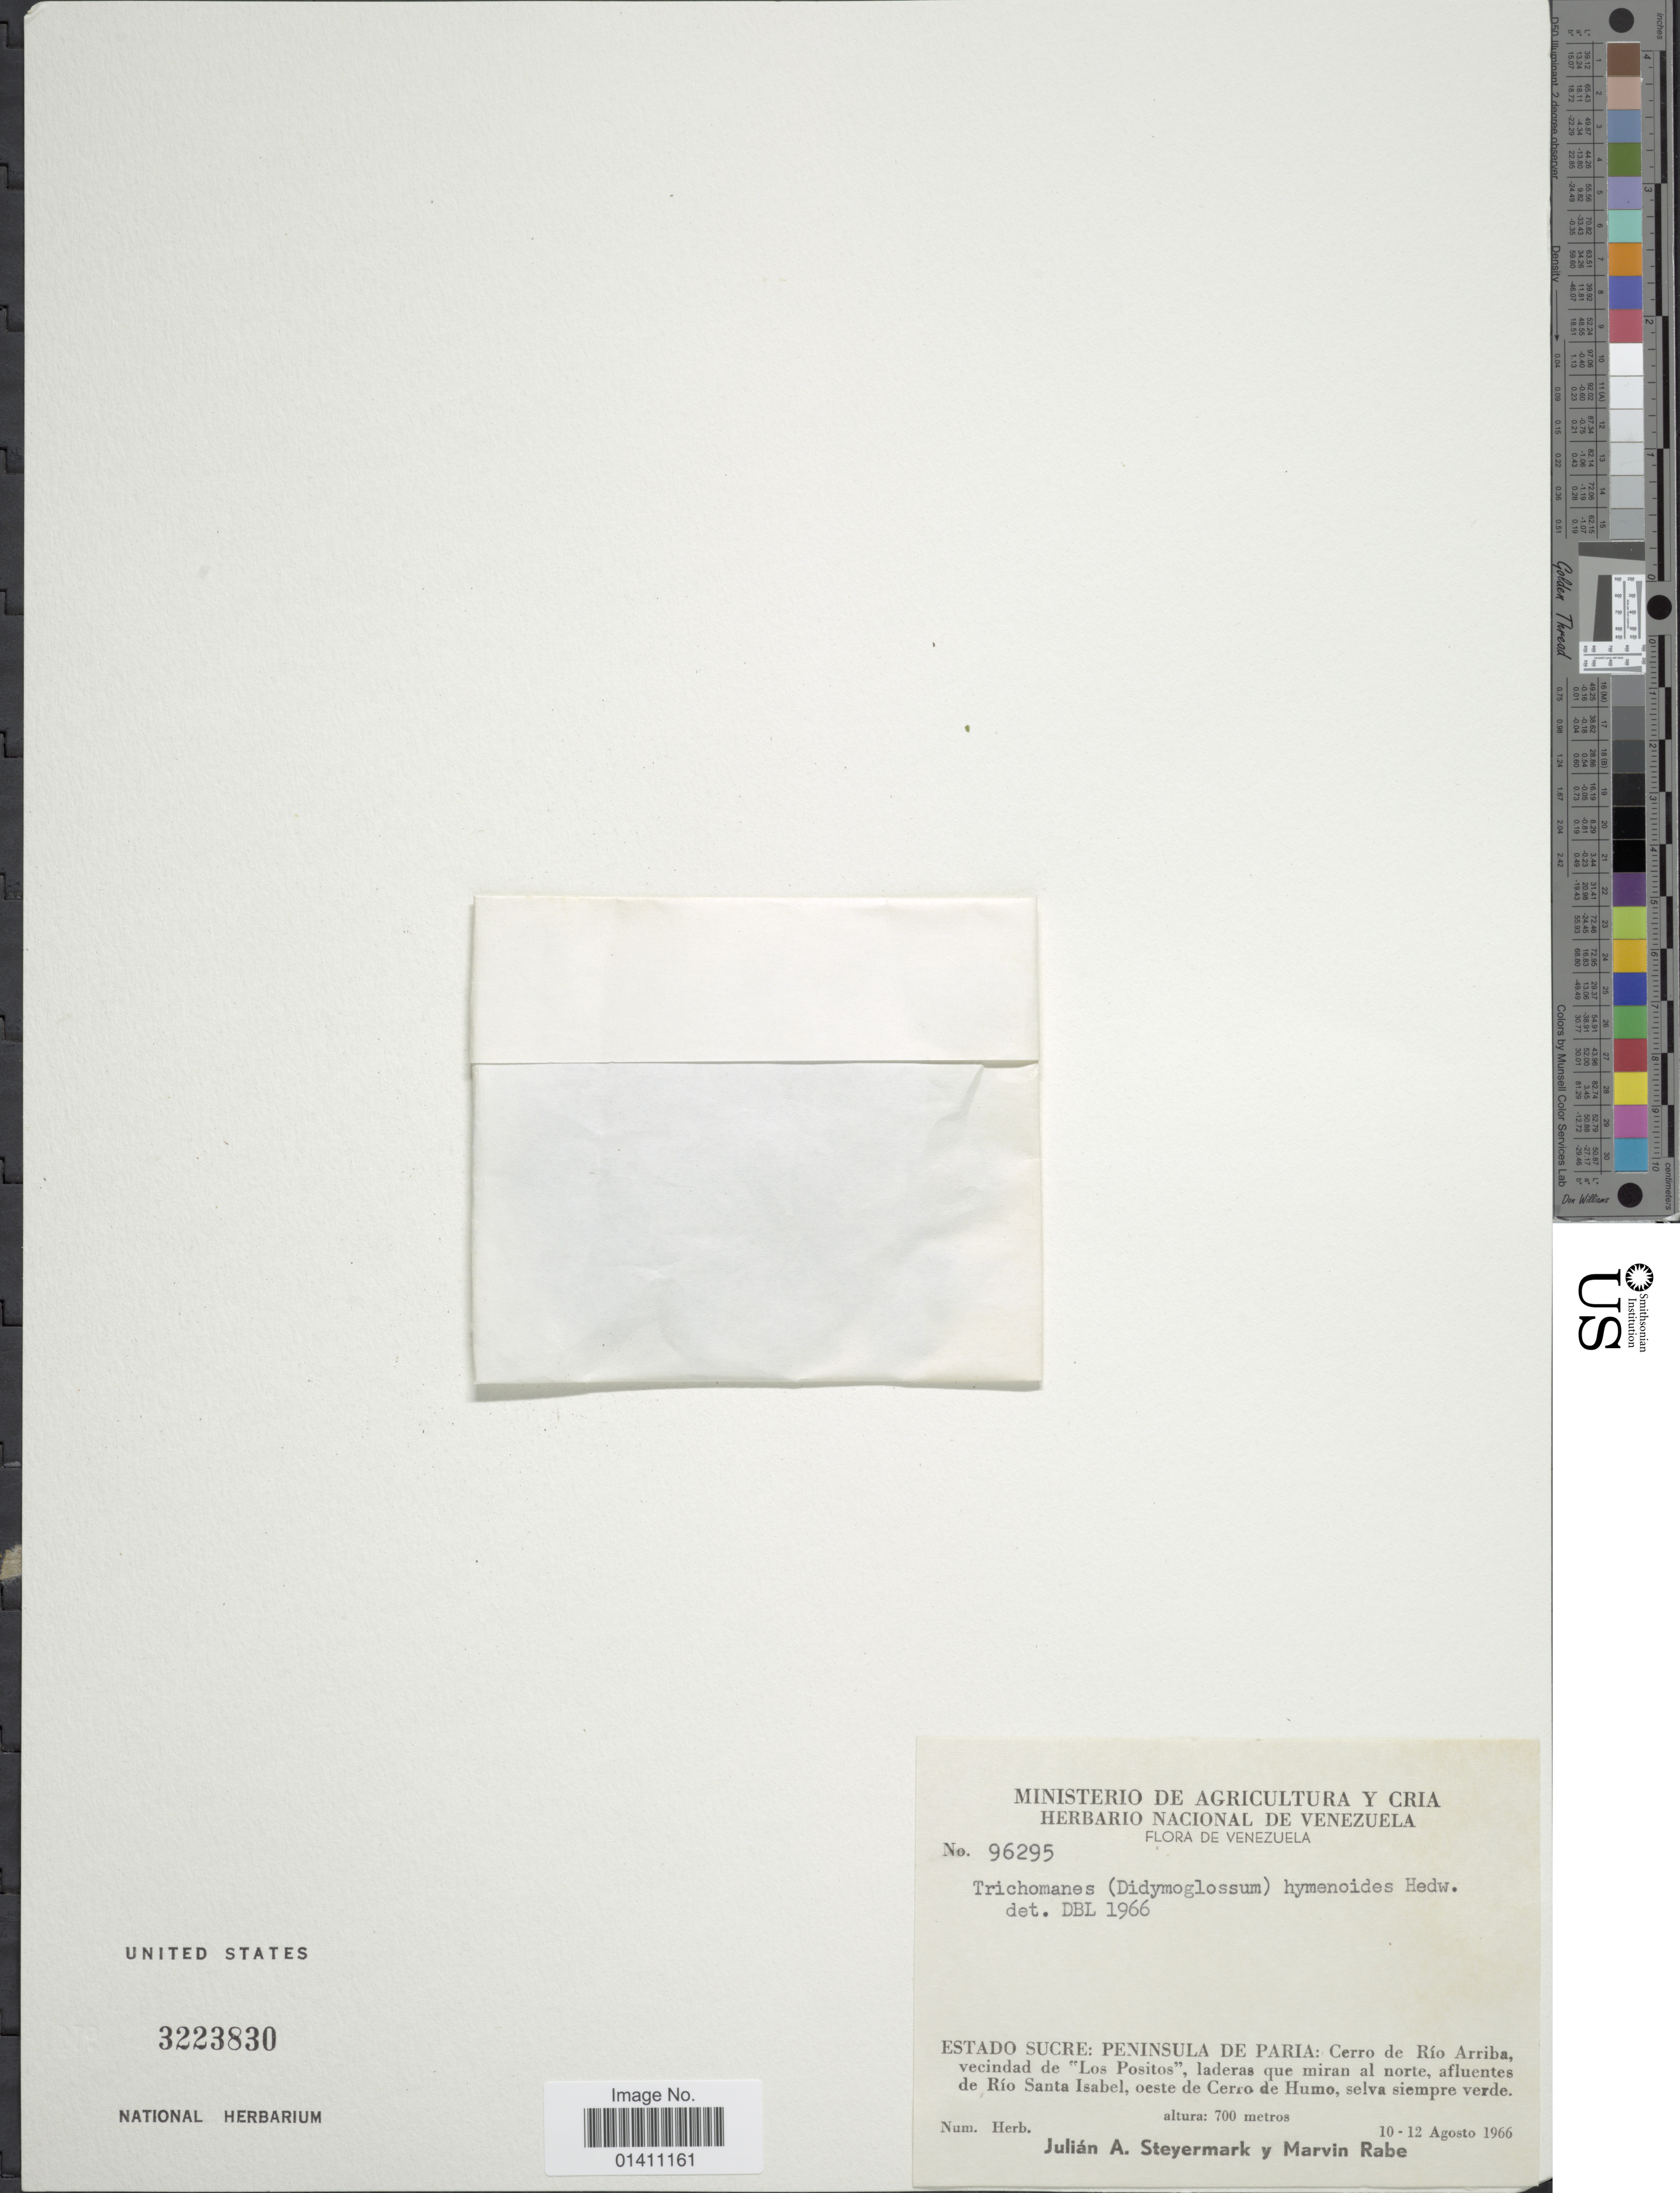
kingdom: Plantae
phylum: Tracheophyta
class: Polypodiopsida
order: Hymenophyllales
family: Hymenophyllaceae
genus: Didymoglossum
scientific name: Didymoglossum hymenoides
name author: (Hedw.) Copel.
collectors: J. Steyermark & M. Rabe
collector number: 96295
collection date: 1966-08-10/1966-08-12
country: Venezuela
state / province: Sucre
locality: Estado Sucre: Peninsula de Paria: Cerro de Rio Arriba vecindad de 'Los Positos', ladera que miran al norte, afluentes de Rio Santa Isabel, oeste de Cerro de Humo, selva siempre verde.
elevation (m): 700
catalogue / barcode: US 3223830